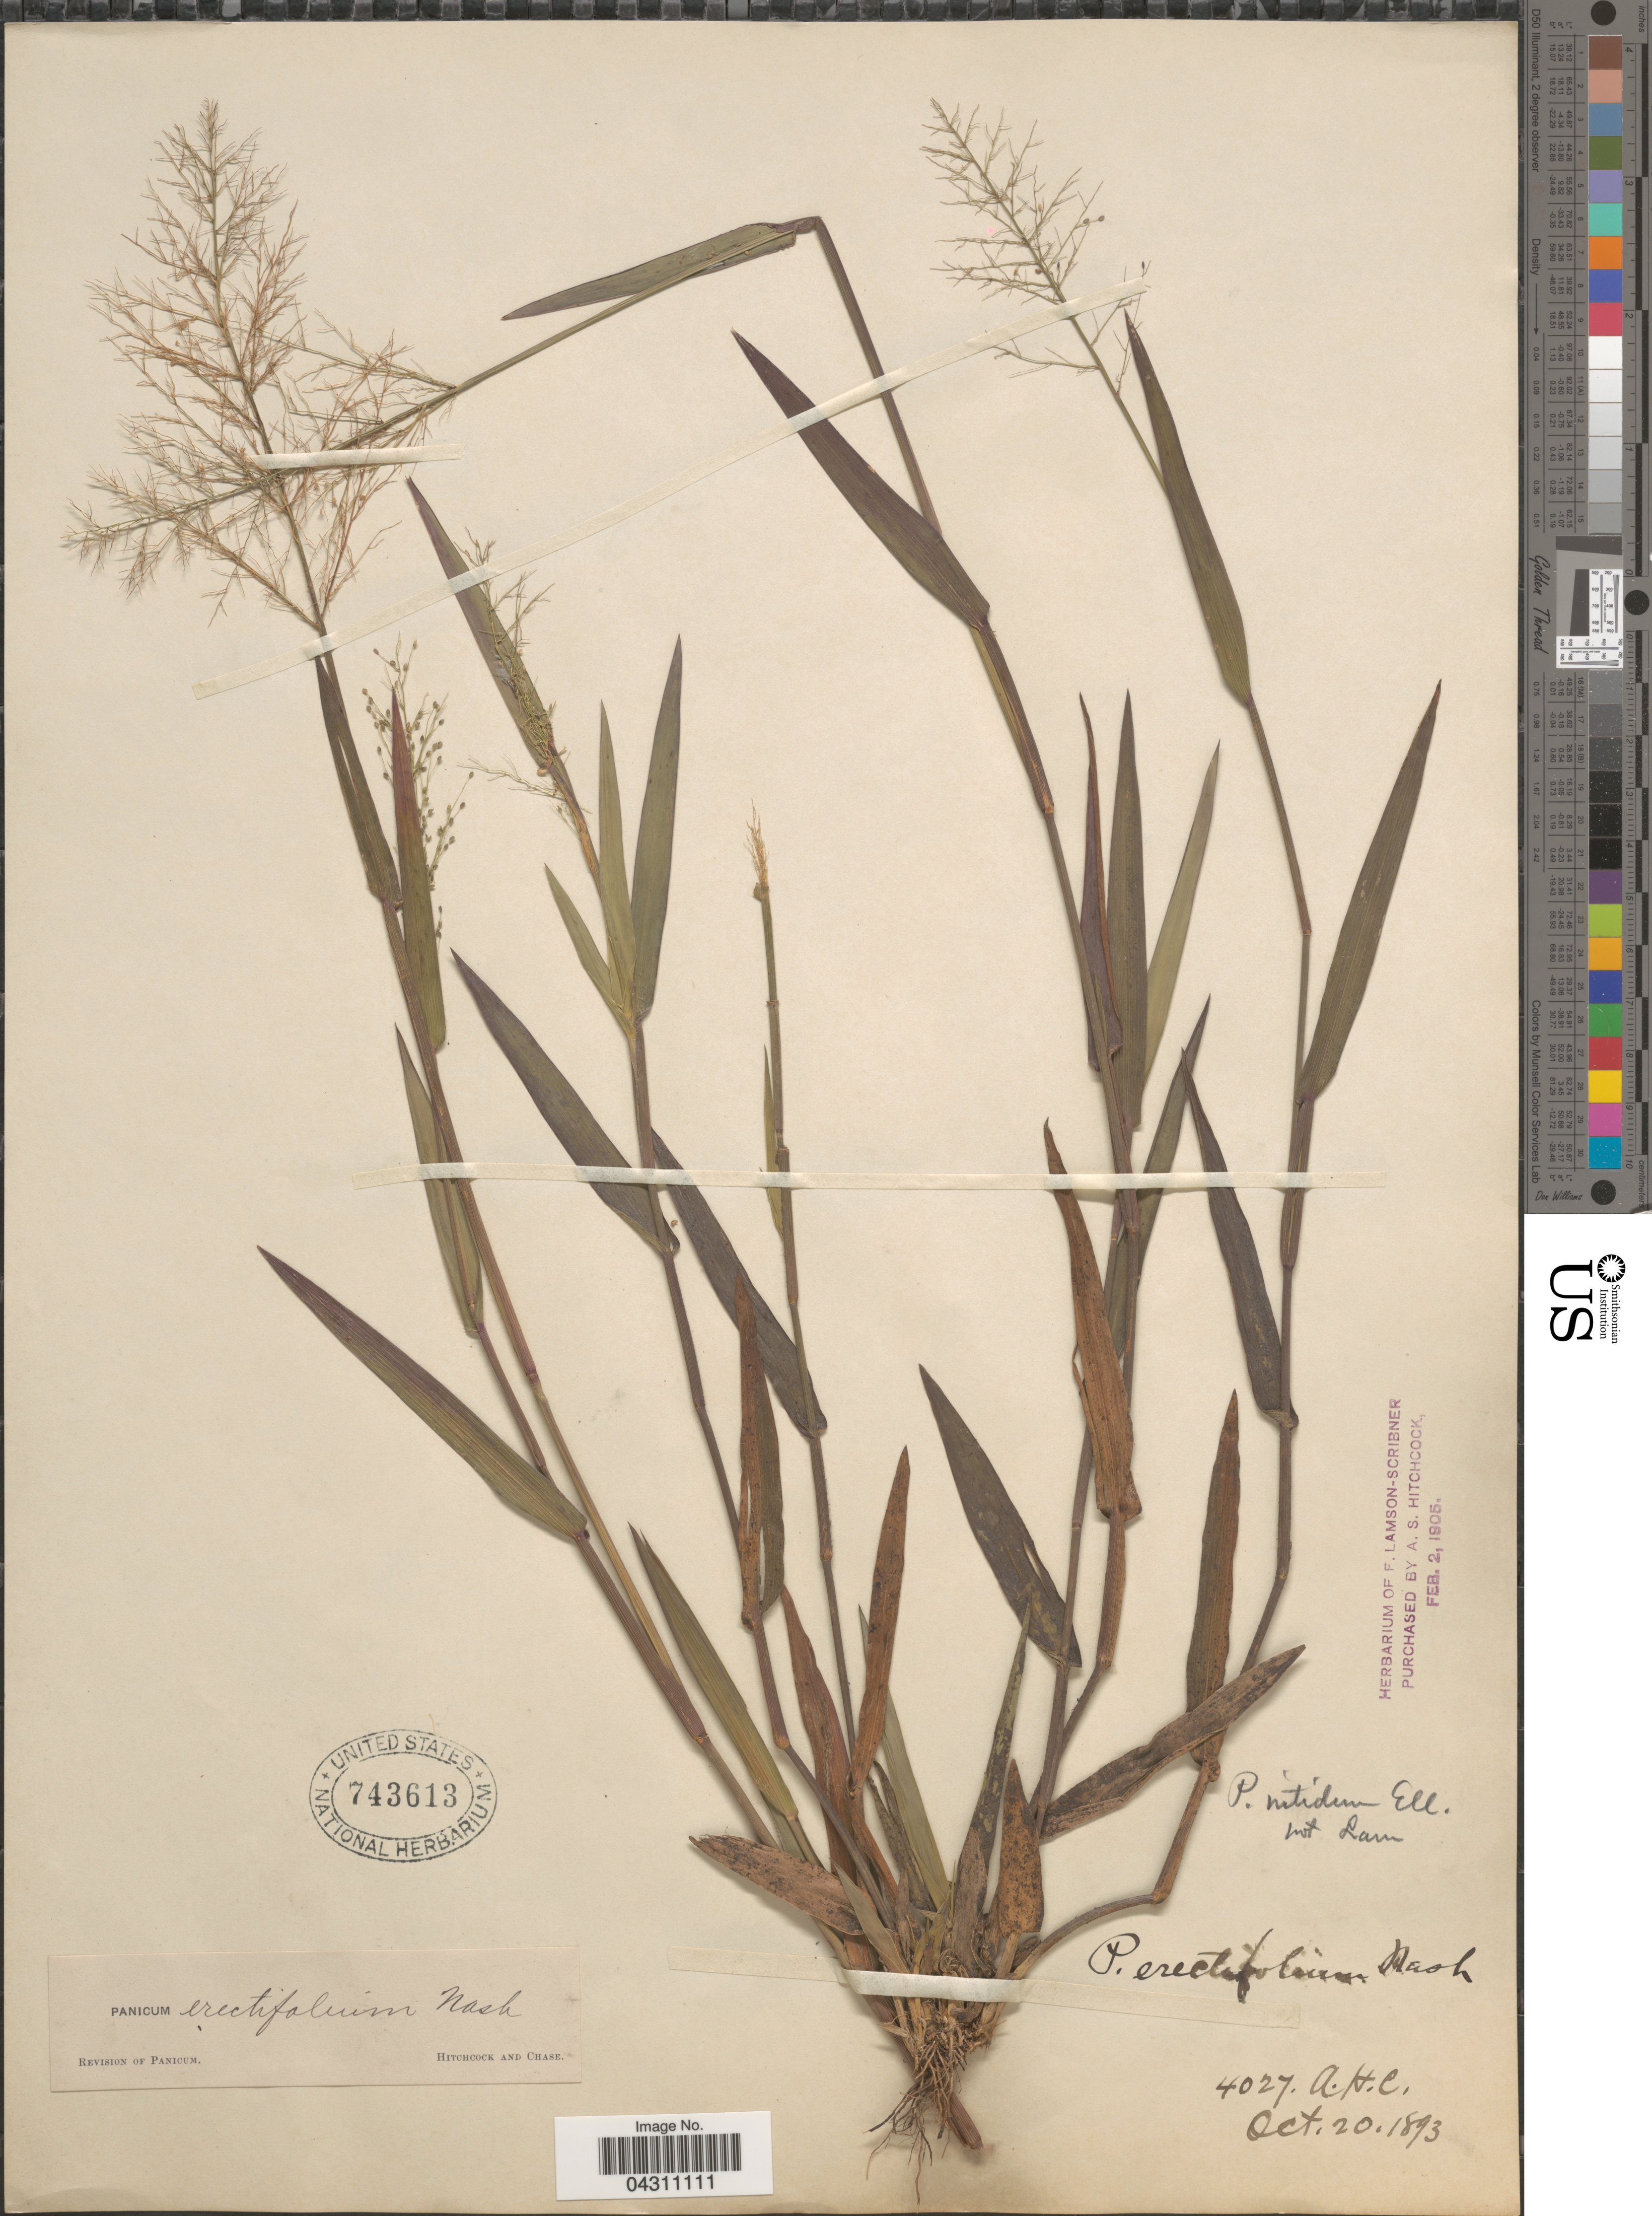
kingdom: Plantae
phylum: Tracheophyta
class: Liliopsida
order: Poales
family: Poaceae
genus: Dichanthelium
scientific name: Dichanthelium sphaerocarpon var. floridanum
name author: (Vasey) Davidse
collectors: A. H. C.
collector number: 4027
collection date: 1893-10-20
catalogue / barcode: US 743613